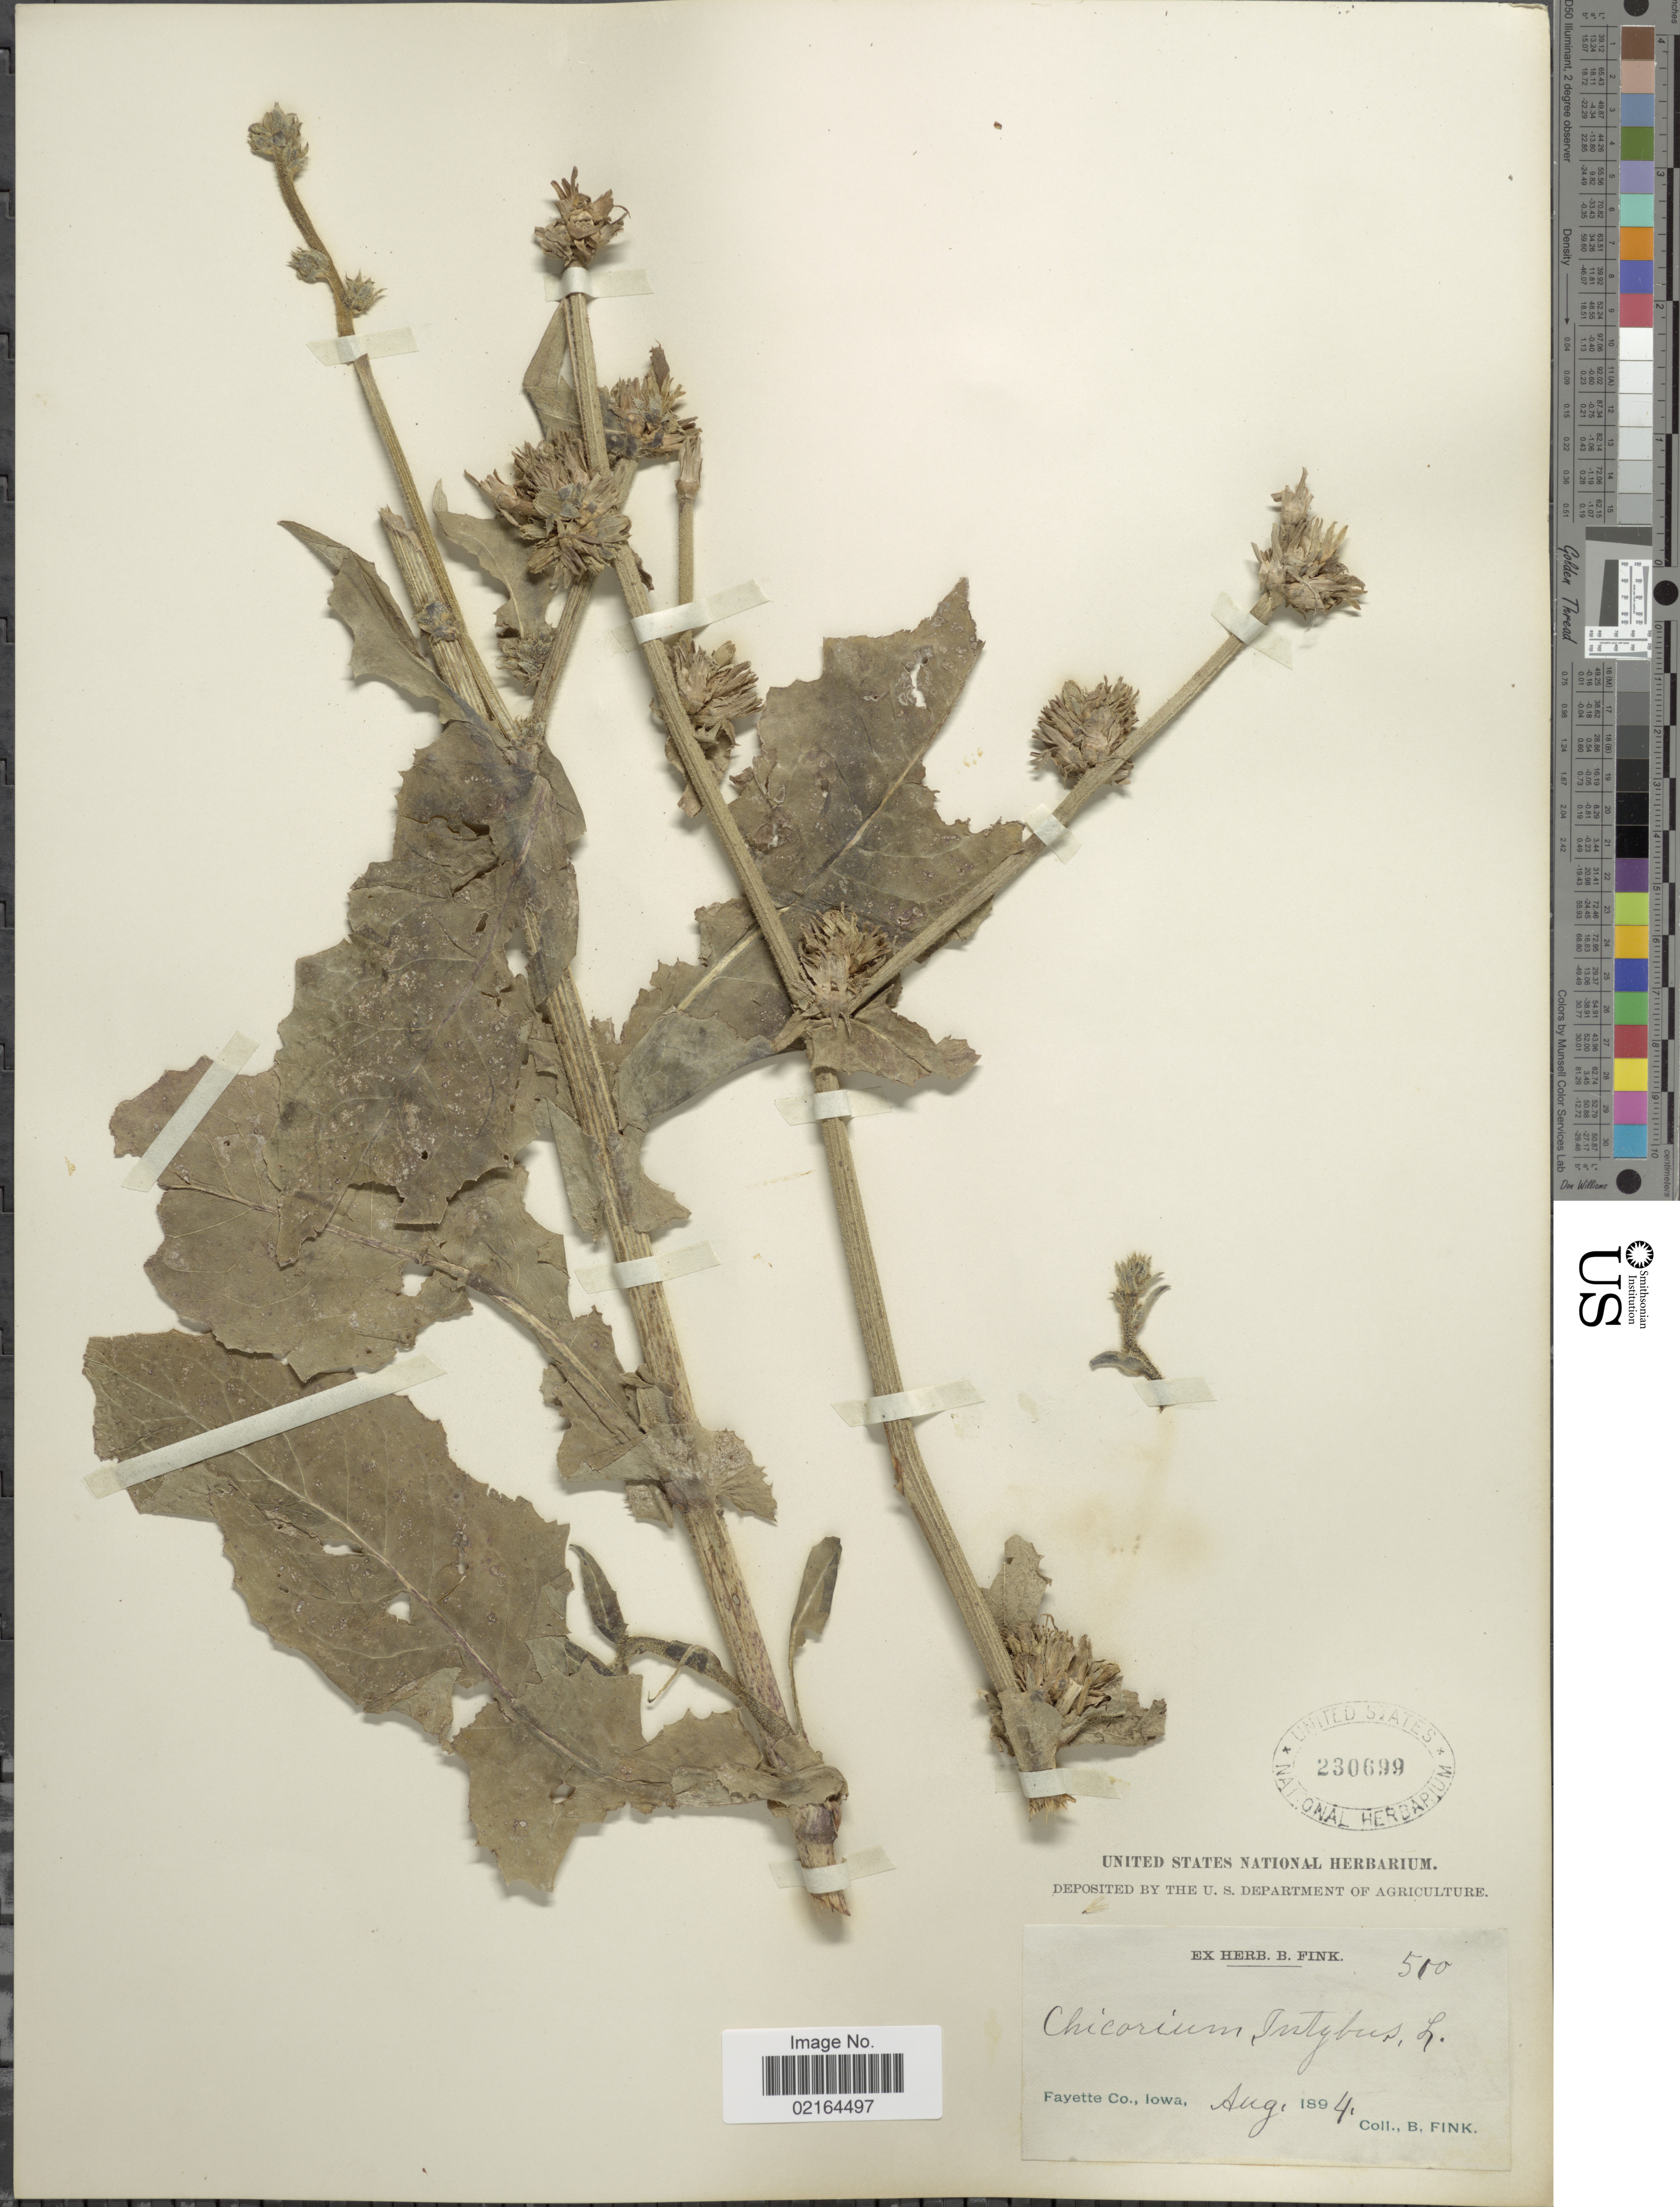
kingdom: Plantae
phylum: Tracheophyta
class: Magnoliopsida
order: Asterales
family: Asteraceae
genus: Cichorium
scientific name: Cichorium intybus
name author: L.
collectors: B. Fink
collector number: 510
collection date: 1894-08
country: United States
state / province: Iowa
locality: Fayette Co., Iowa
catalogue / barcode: US 230699